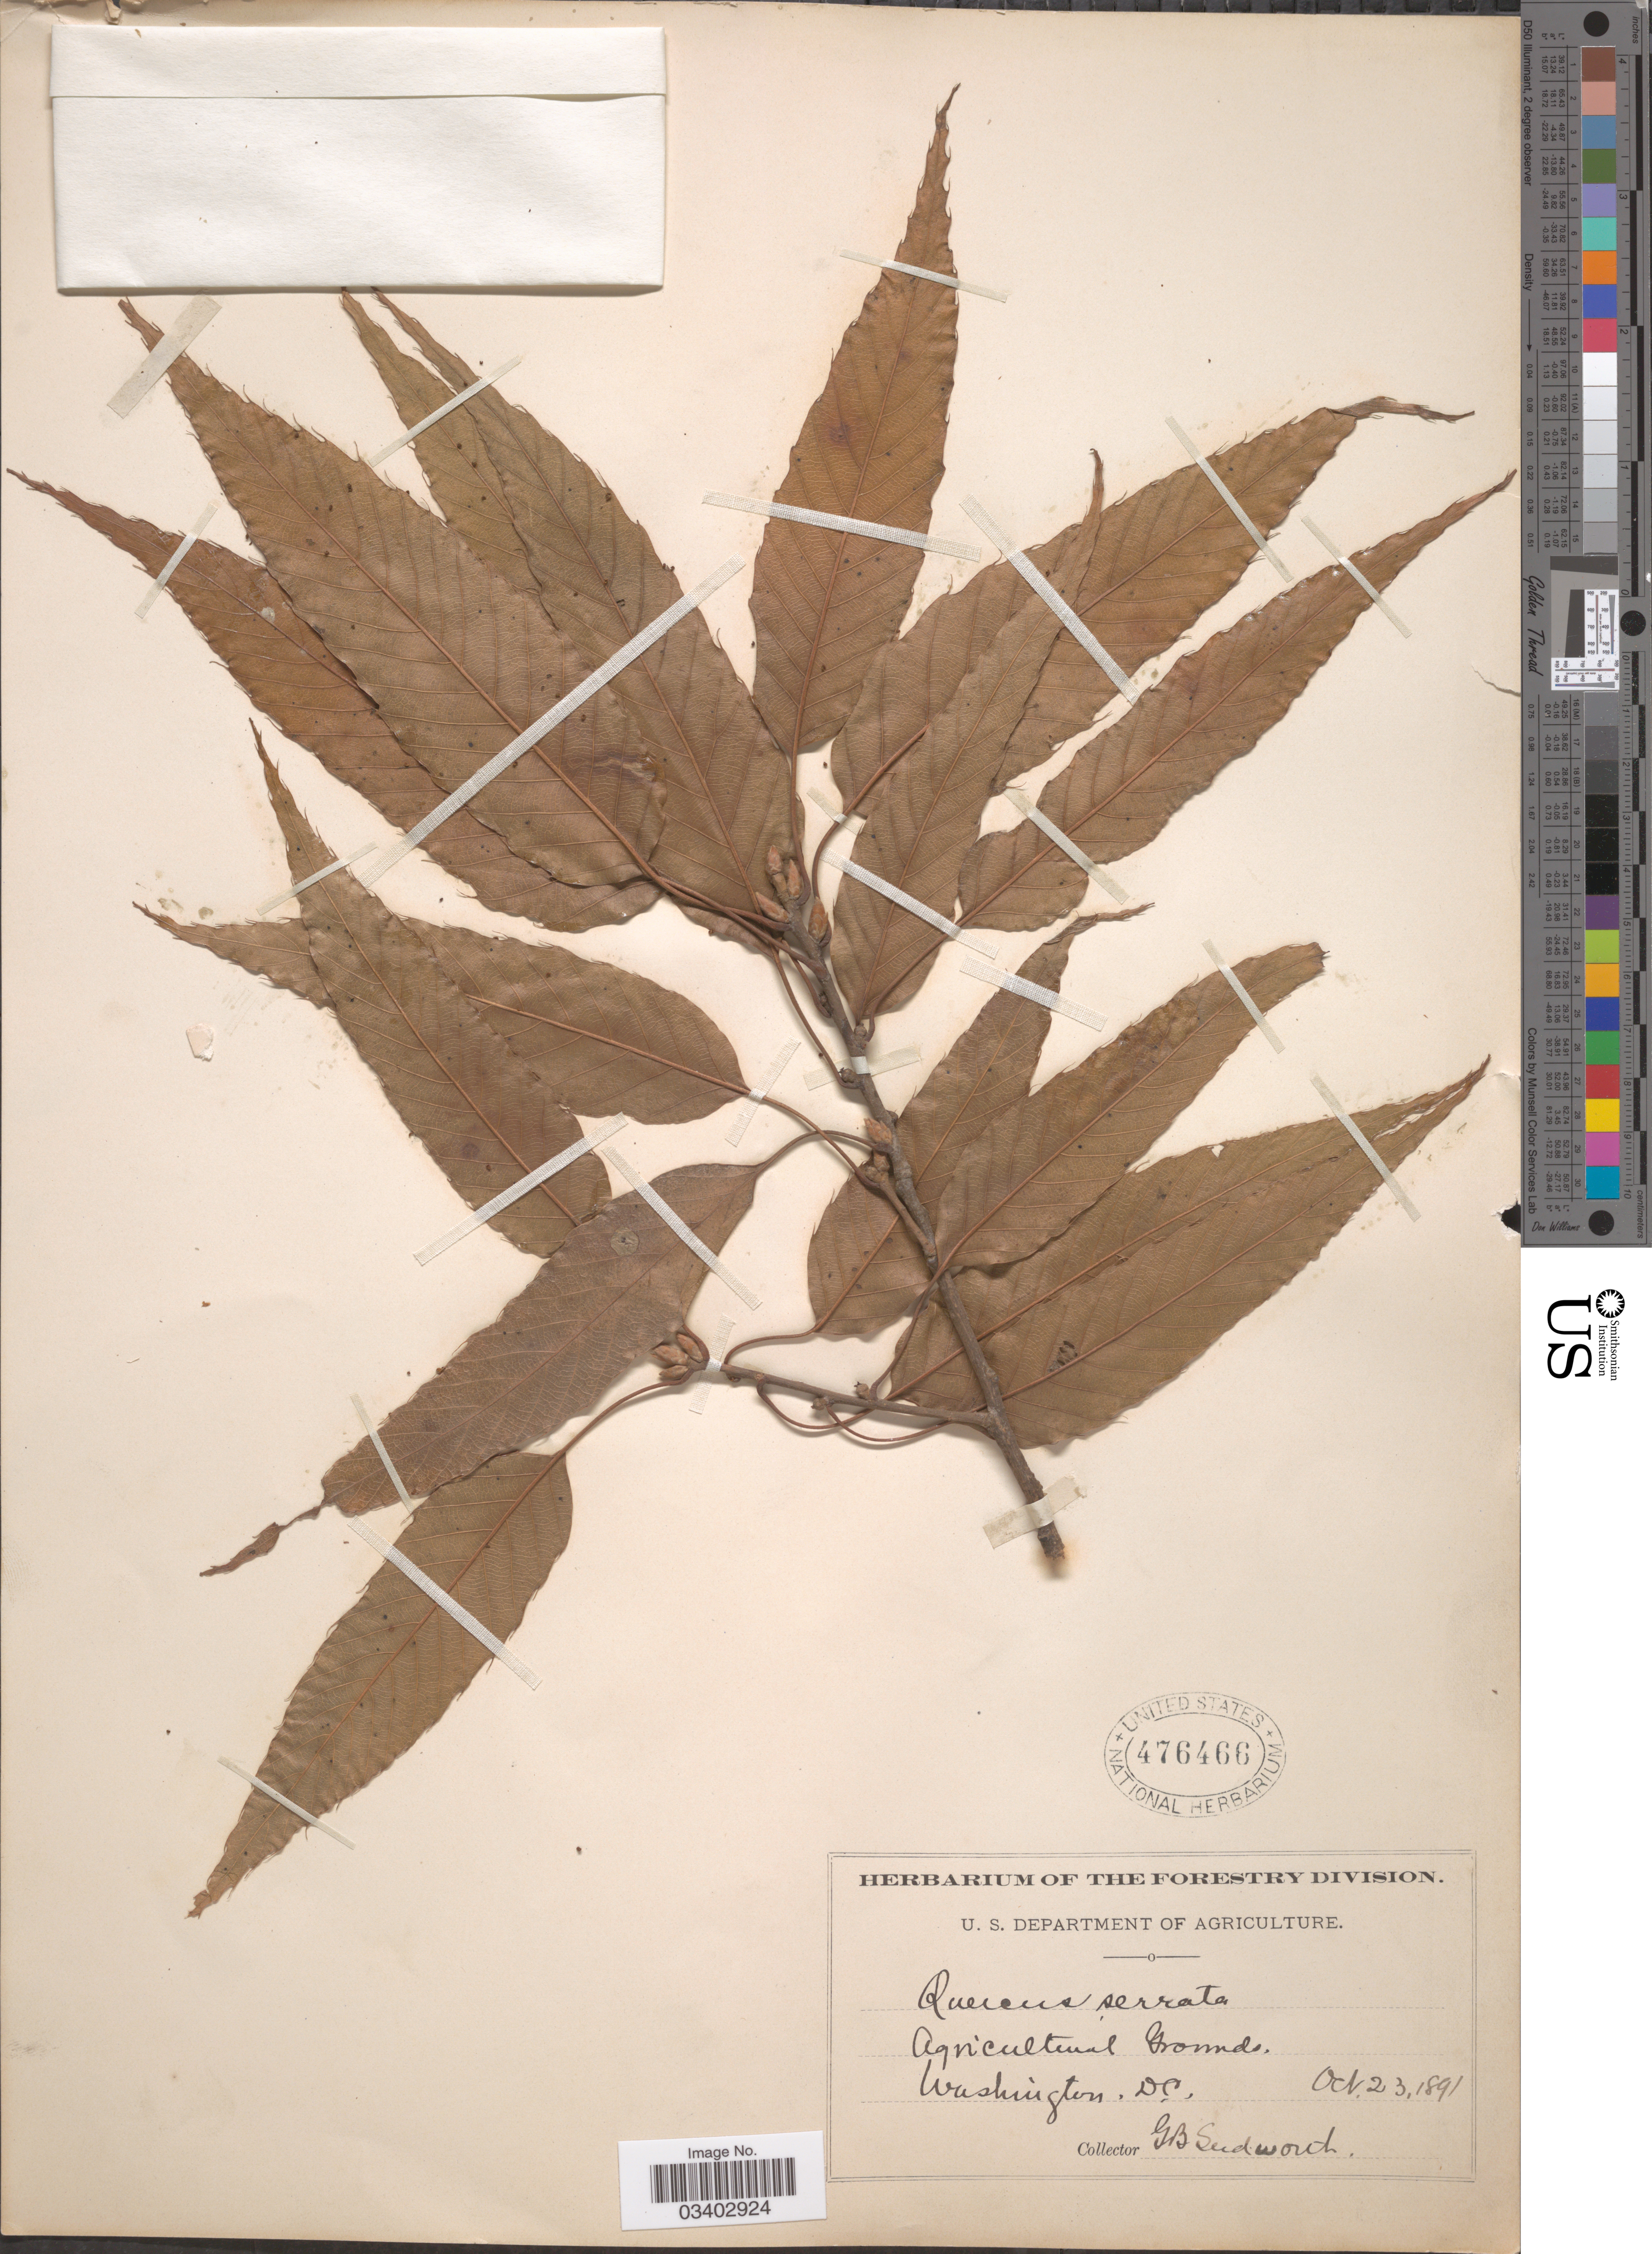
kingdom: Plantae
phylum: Tracheophyta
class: Magnoliopsida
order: Fagales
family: Fagaceae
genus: Quercus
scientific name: Quercus serrata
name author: Thunb.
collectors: G. B. Sudworth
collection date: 1891-10-23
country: United States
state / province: District of Columbia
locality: Agricultural Grounds, Washington, D.C.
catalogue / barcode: US 476466